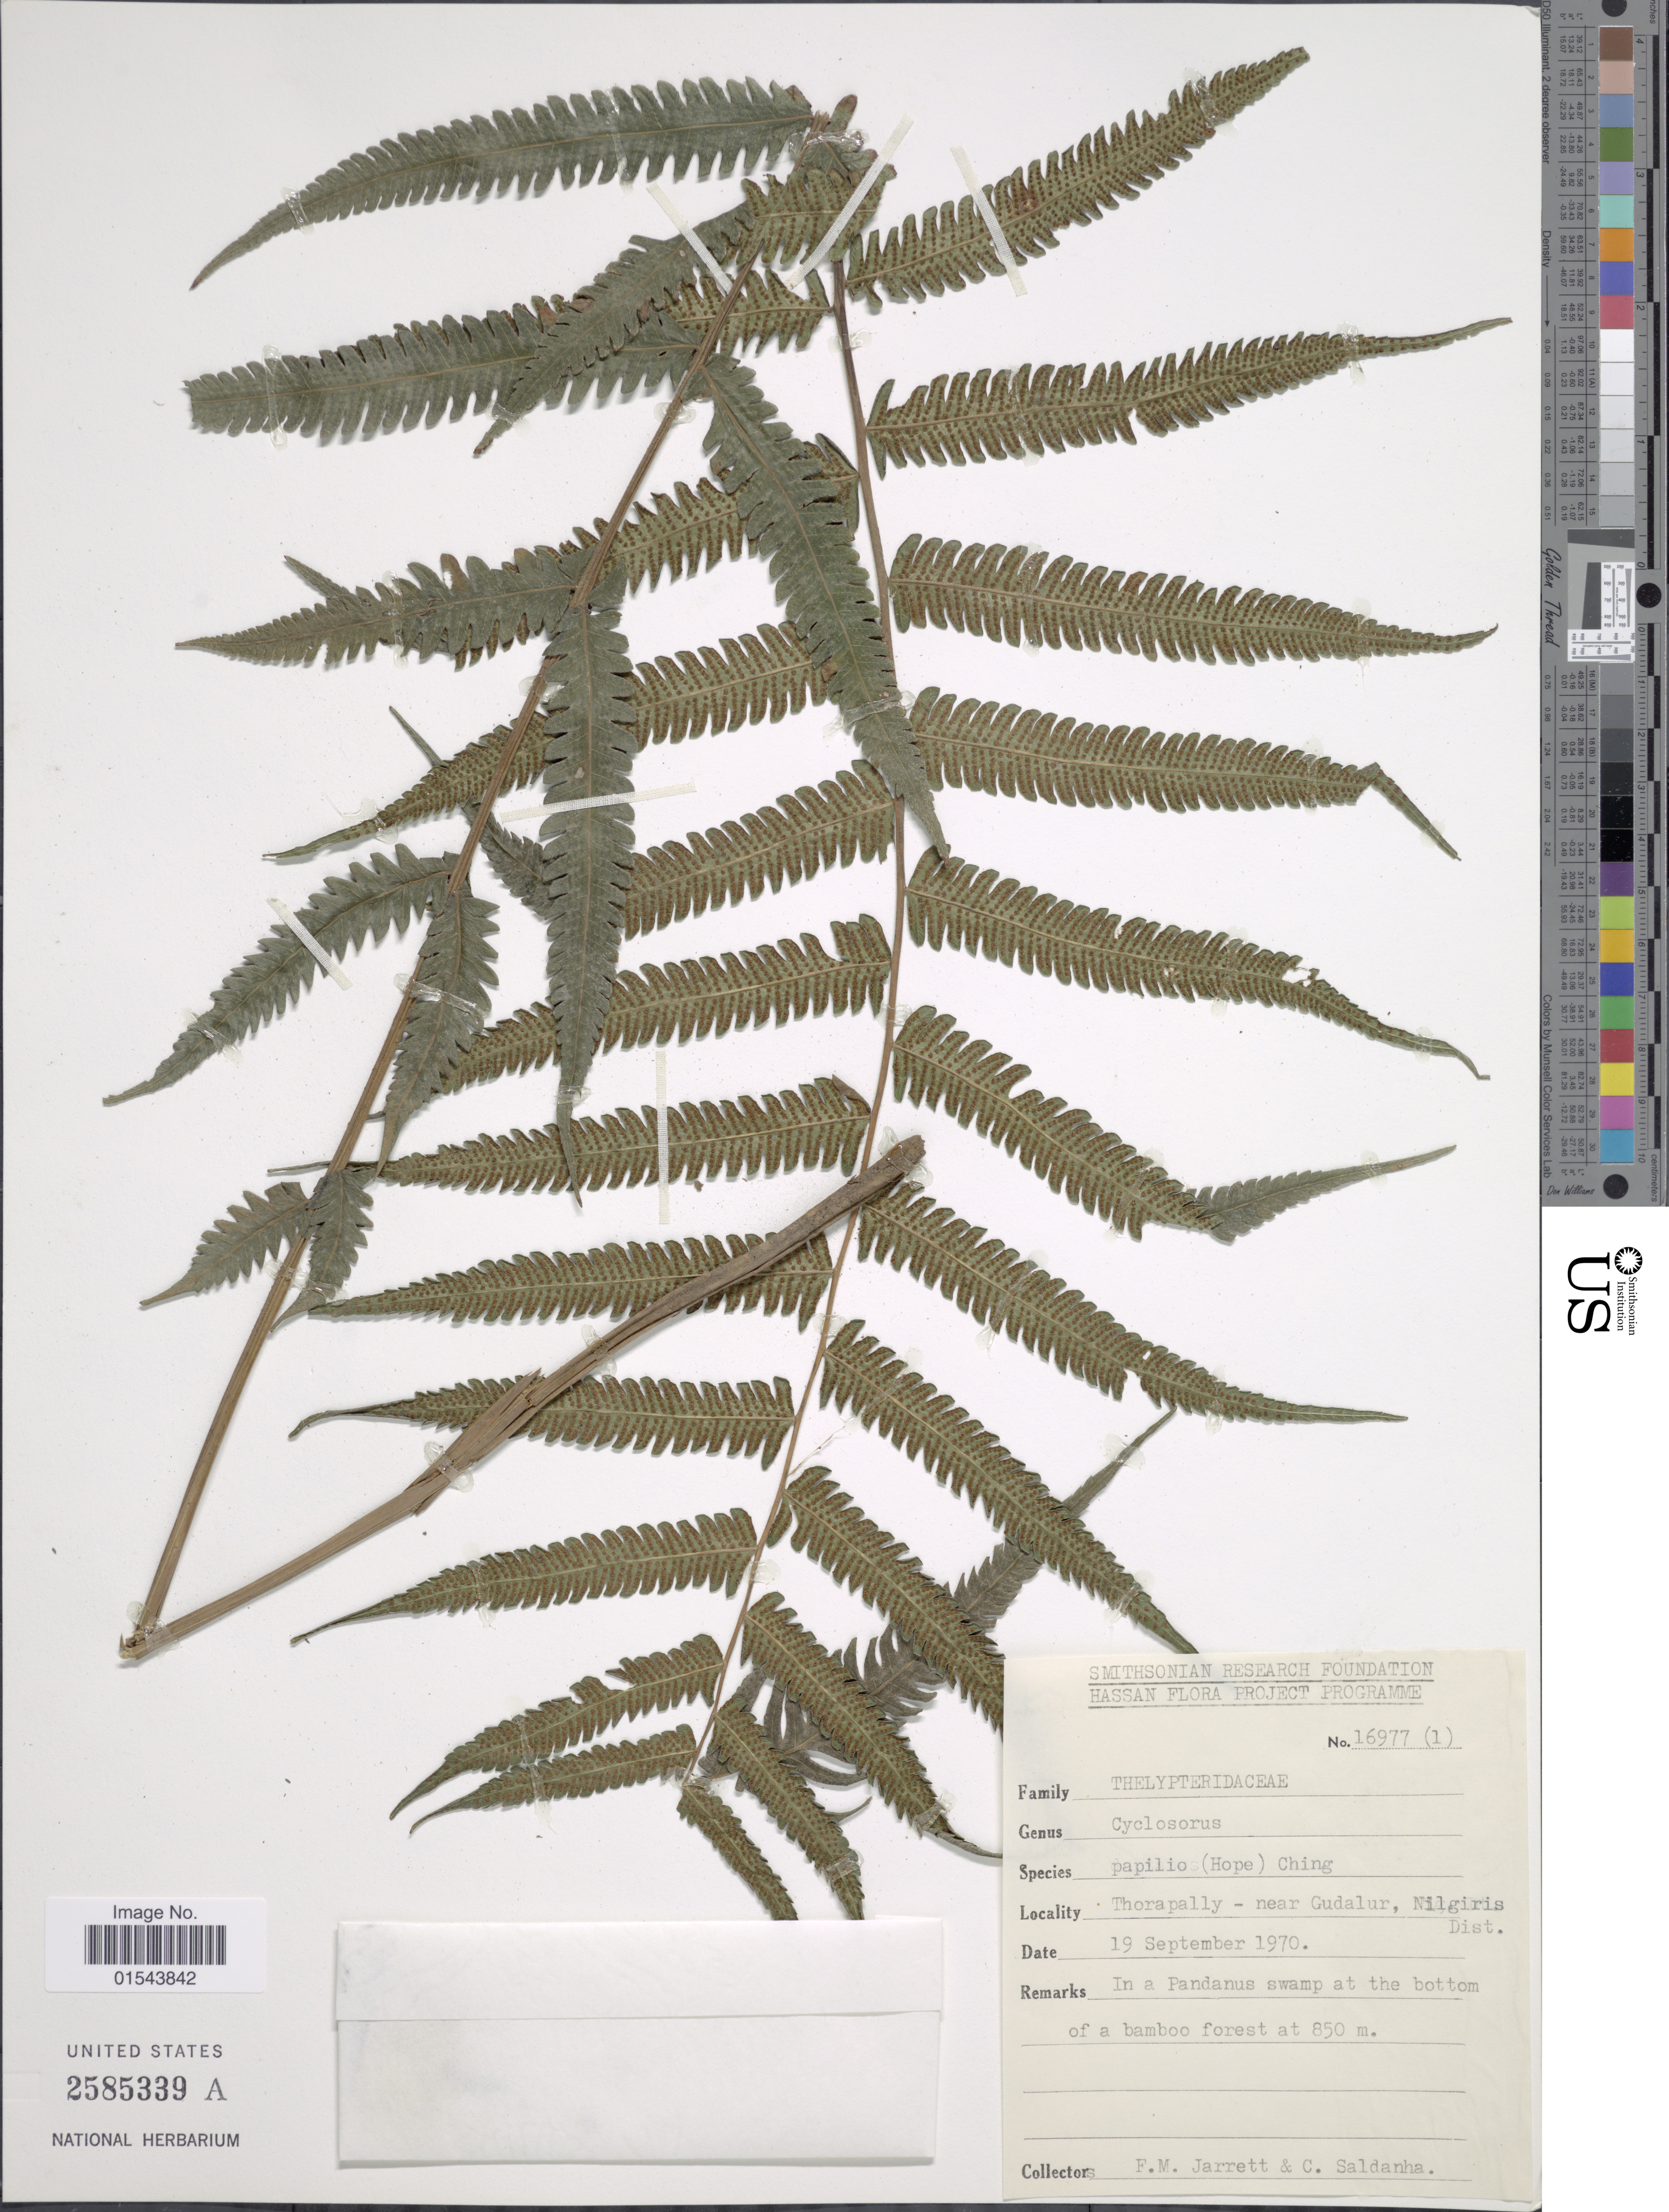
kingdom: Plantae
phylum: Tracheophyta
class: Polypodiopsida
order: Polypodiales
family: Thelypteridaceae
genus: Christella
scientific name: Christella papilio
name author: (C. Hope) Ching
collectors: F. M. Jarrett & C. Saldanha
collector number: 16977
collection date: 1970-09-19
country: India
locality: Thorapally, near Gudalur, Milgiris Dist.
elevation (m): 850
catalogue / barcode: US 2585339A